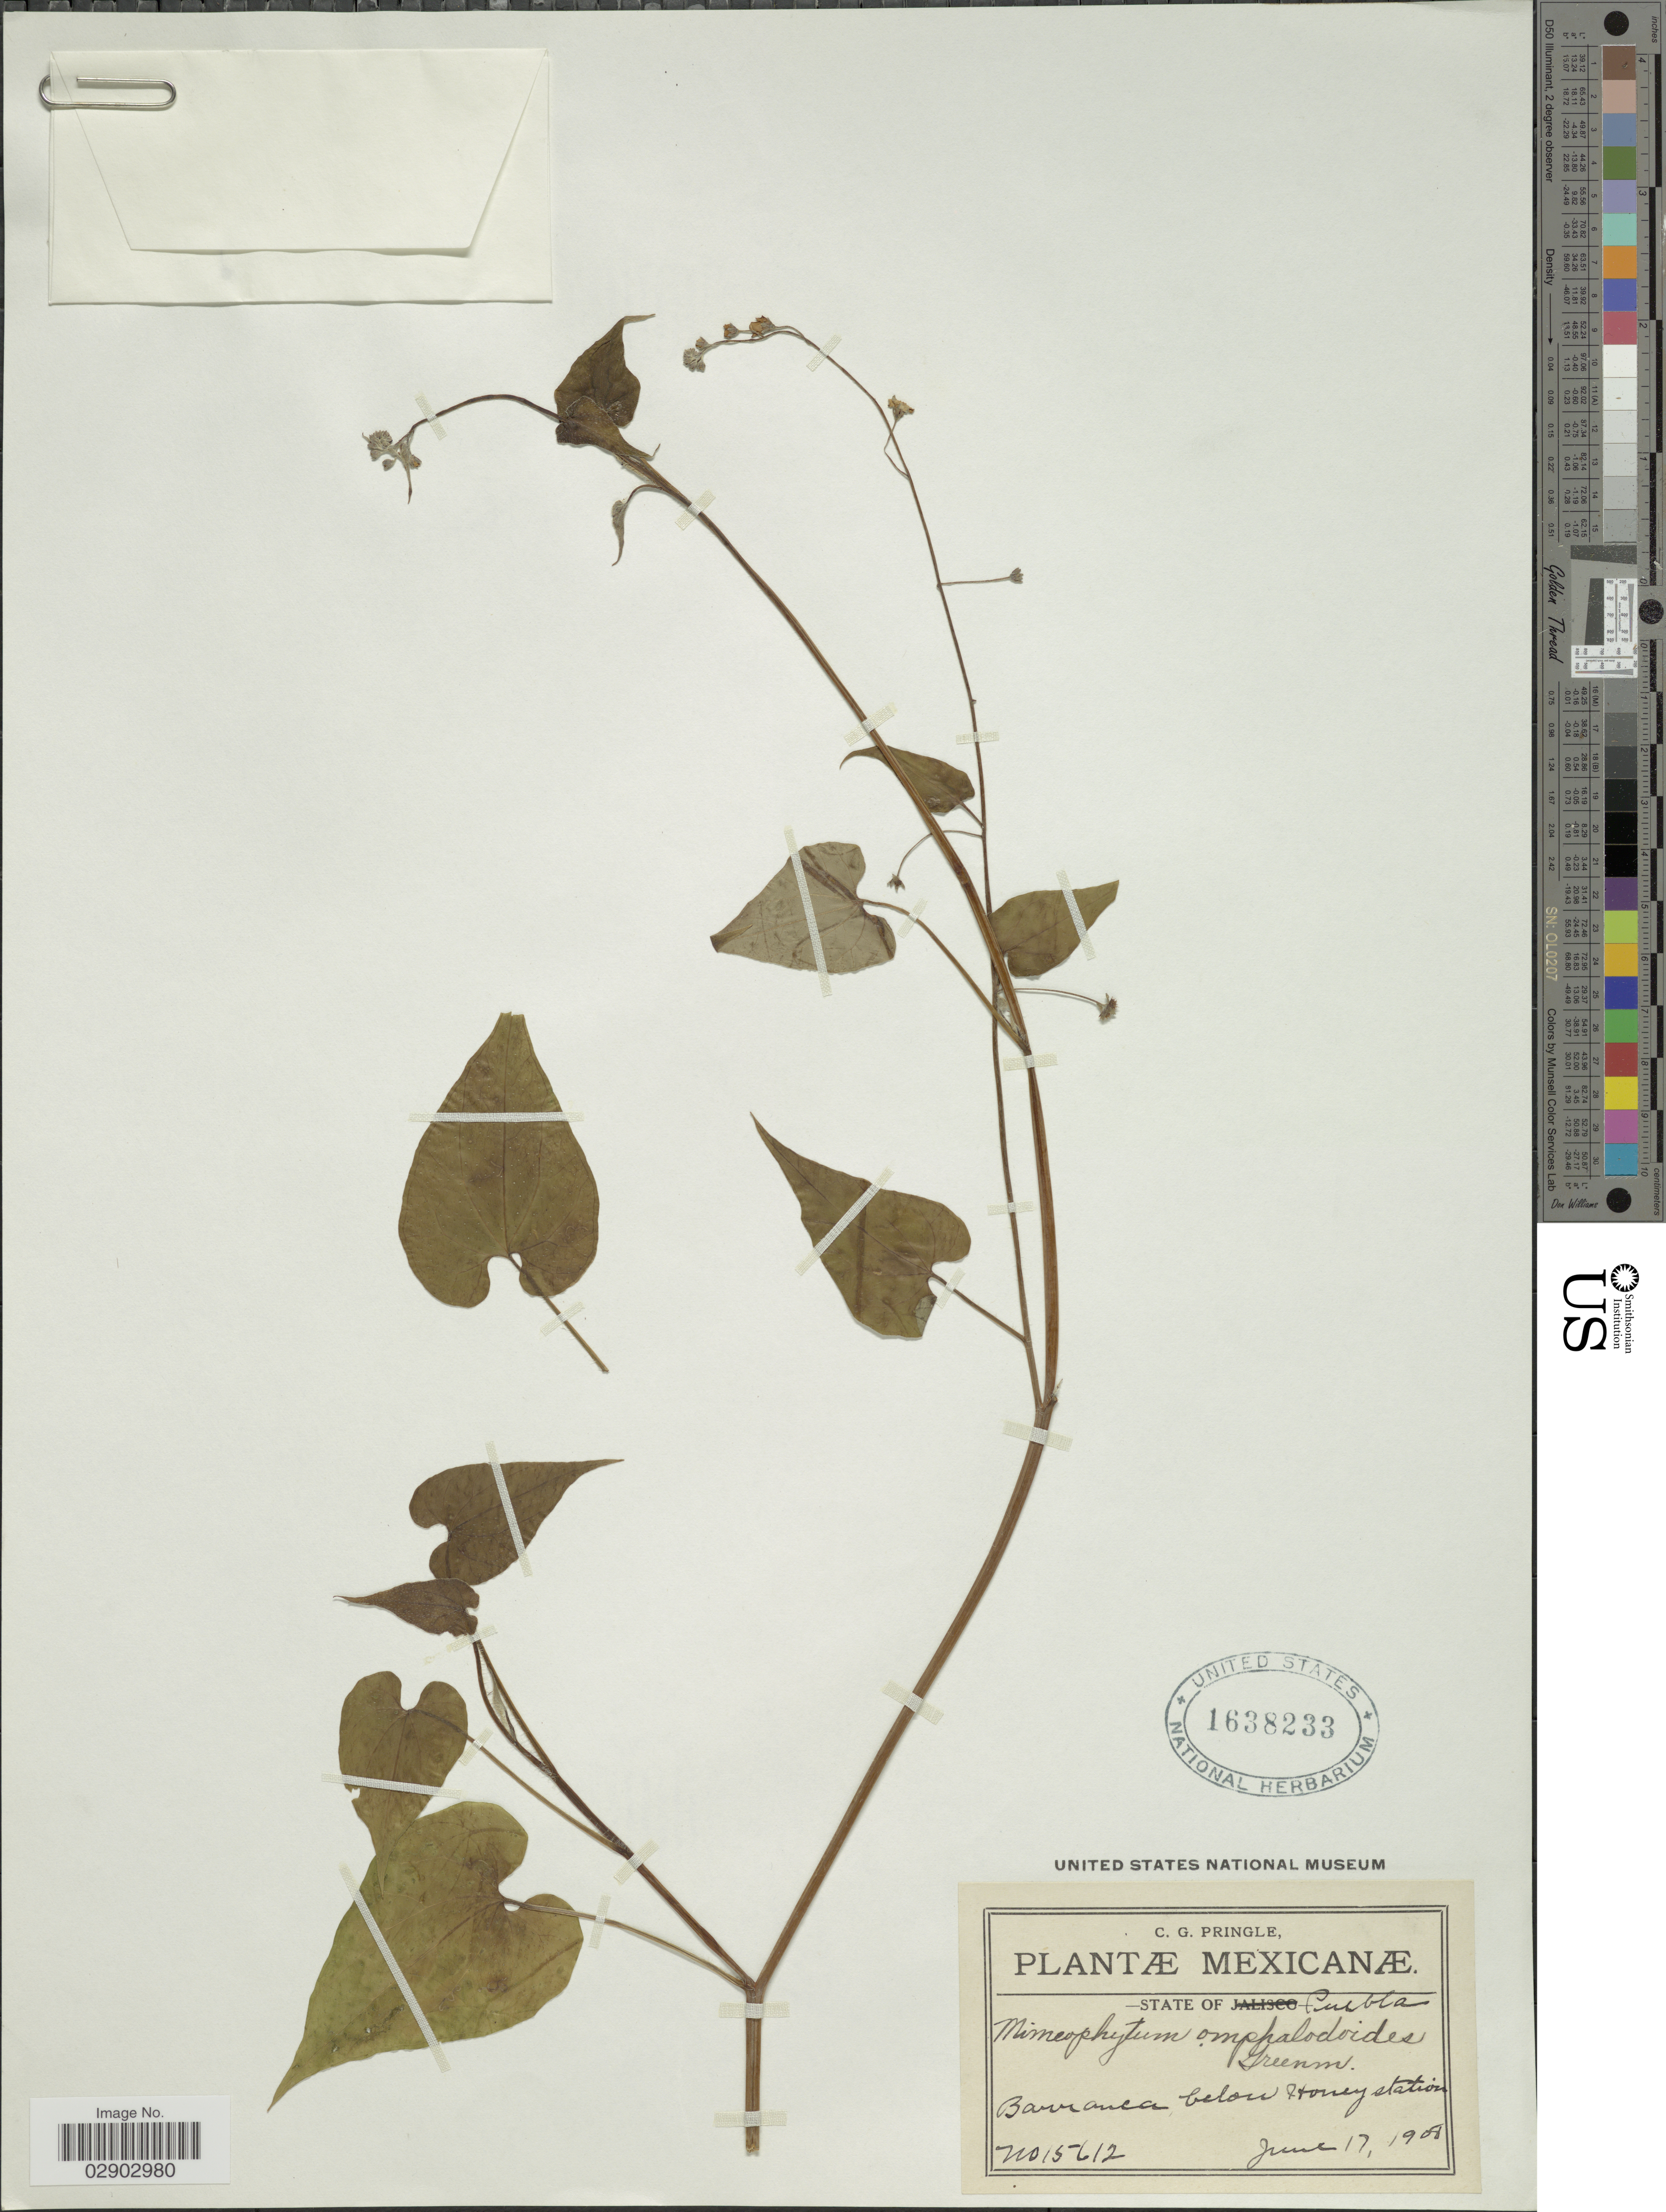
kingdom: Plantae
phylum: Tracheophyta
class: Magnoliopsida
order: Boraginales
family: Boraginaceae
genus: Mimophytum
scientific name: Mimophytum omphalodoides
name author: Greenm.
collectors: C. G. Pringle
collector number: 15612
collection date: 1908-06-17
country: Mexico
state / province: Puebla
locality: Barranca below Honey station.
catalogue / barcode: US 1638233